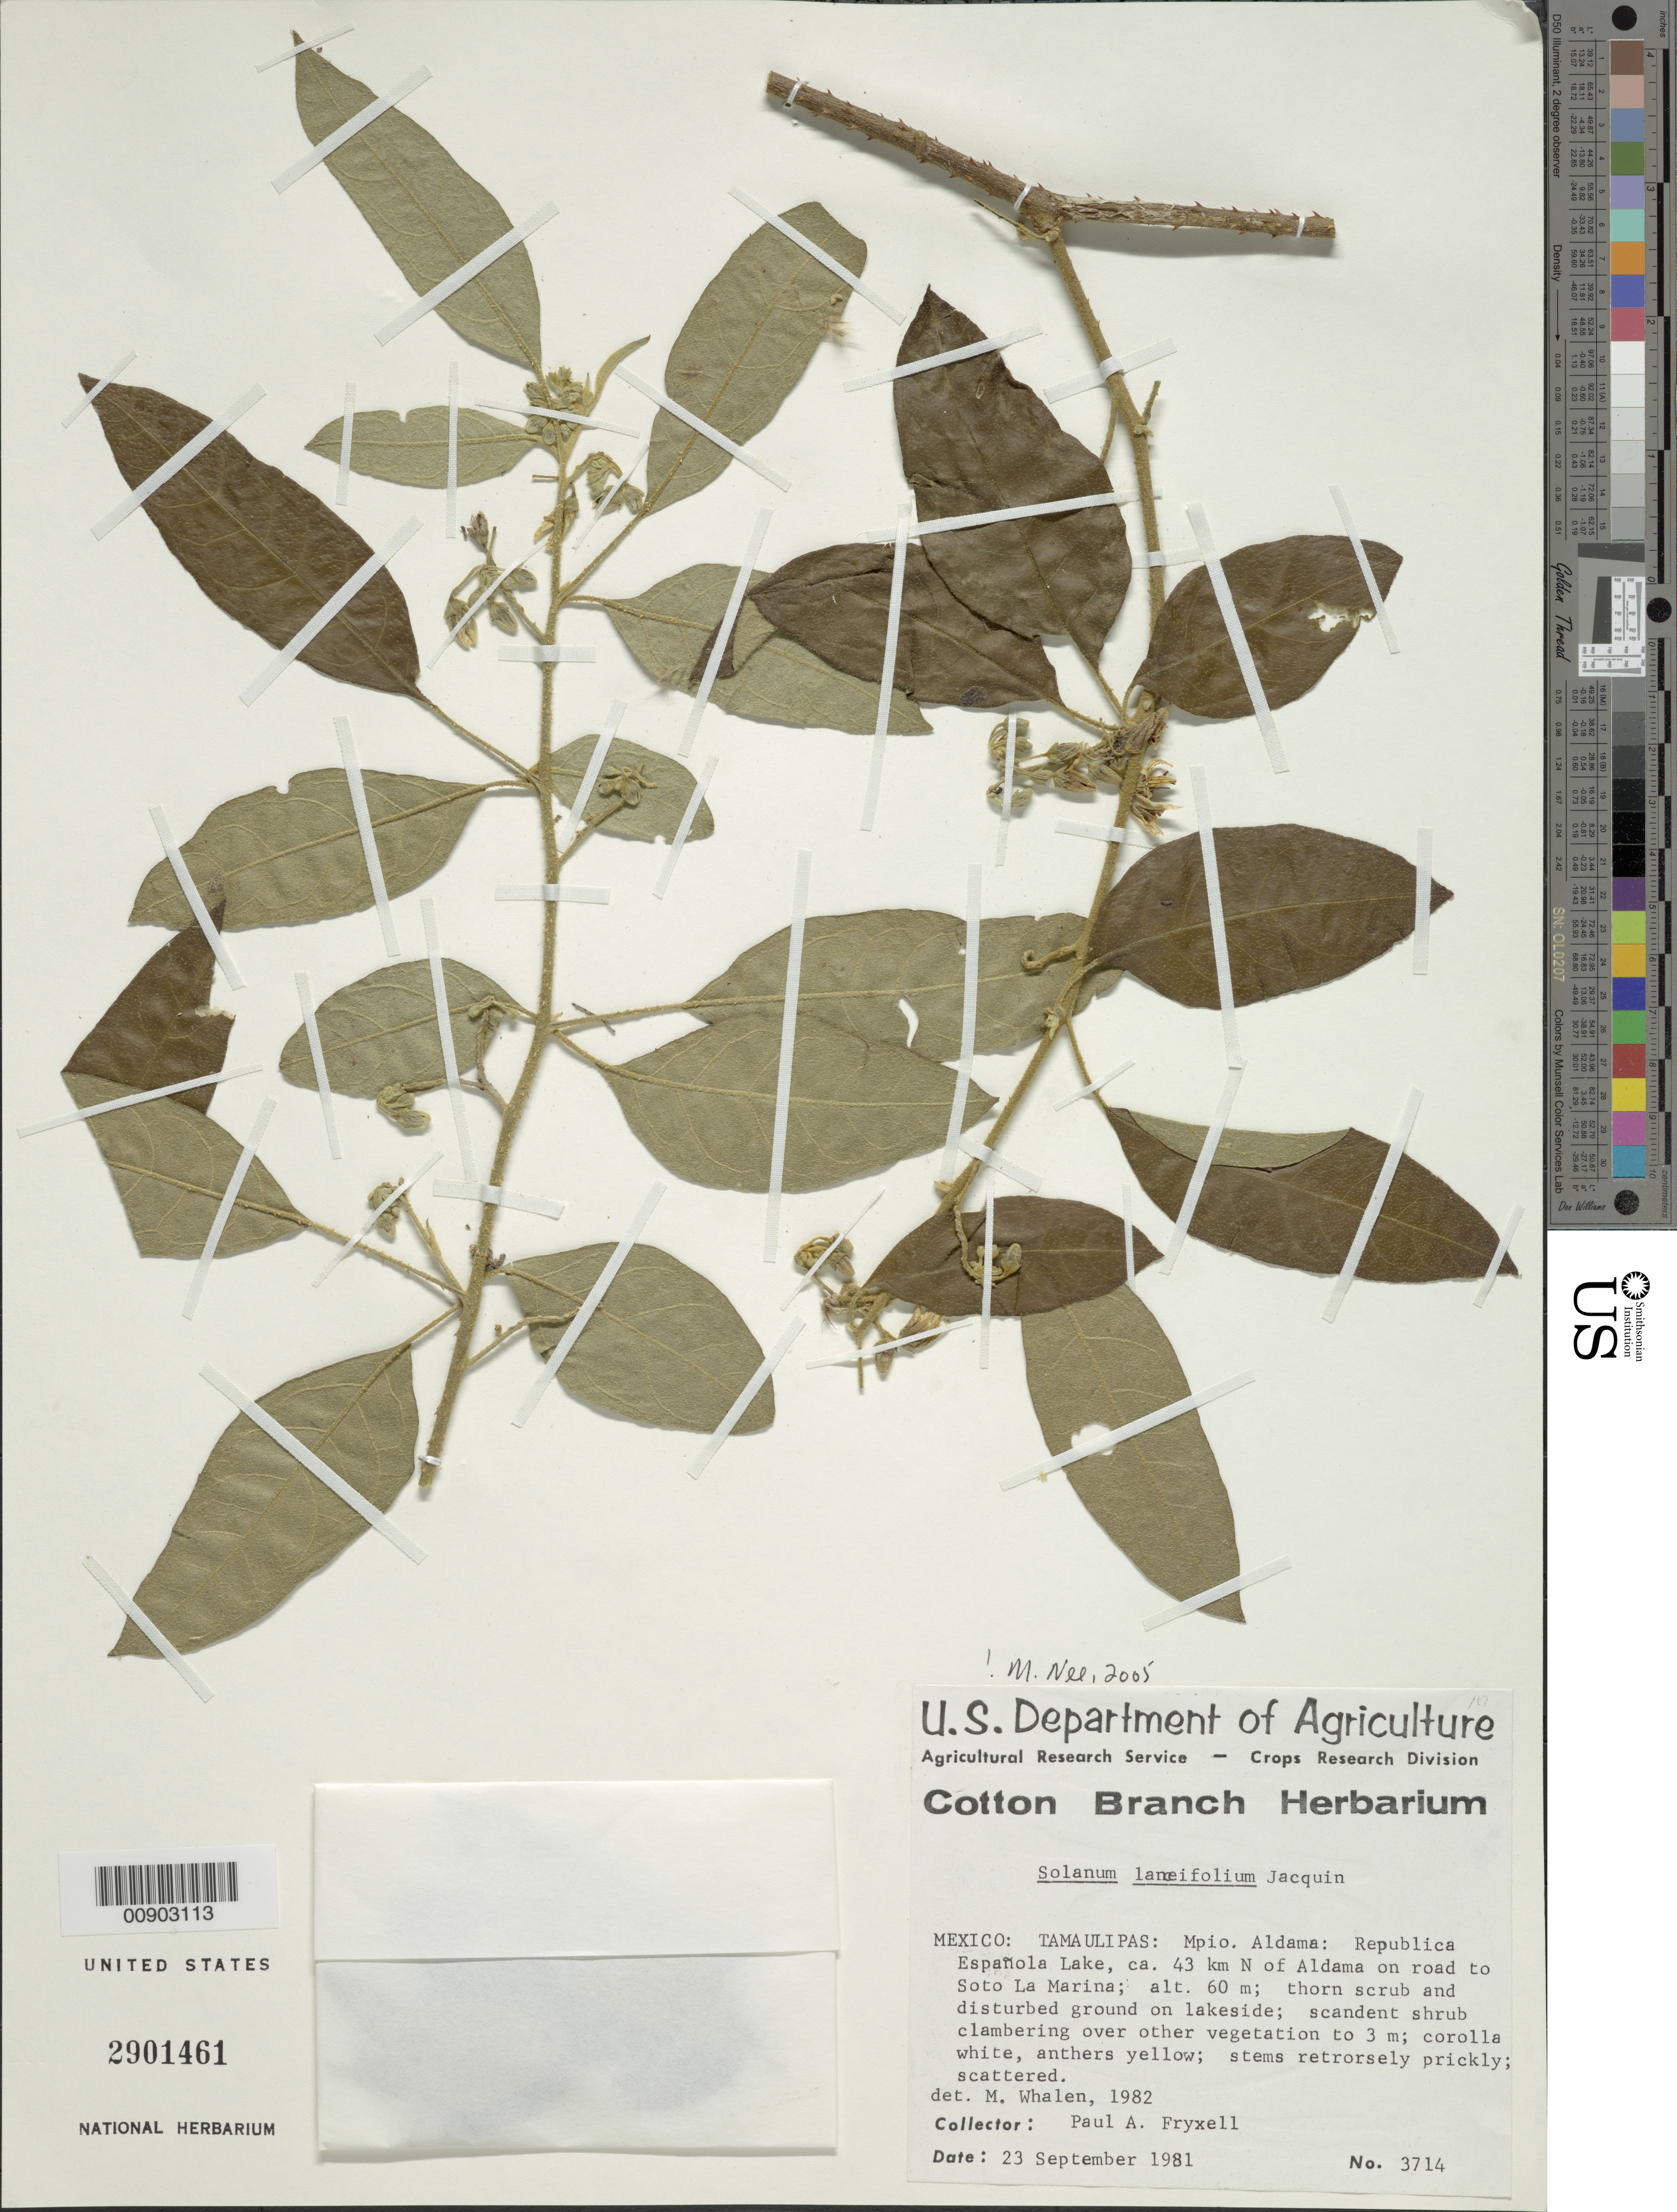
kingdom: Plantae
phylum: Tracheophyta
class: Magnoliopsida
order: Solanales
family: Solanaceae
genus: Solanum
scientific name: Solanum lanceolatum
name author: Cav.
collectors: P. A. Fryxell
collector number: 3714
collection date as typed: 23 Sep 1981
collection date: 1981-09-23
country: Mexico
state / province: Tamaulipas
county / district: Aldama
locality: República Española Lake, ca. 43 km. N of Aldama on road to Soto La Marina, Tamaulipas.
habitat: Thorn scrub and disturbed ground on lakeside; scandent shrub clambering over other vegetation to 3 m.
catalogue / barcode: US 2901461